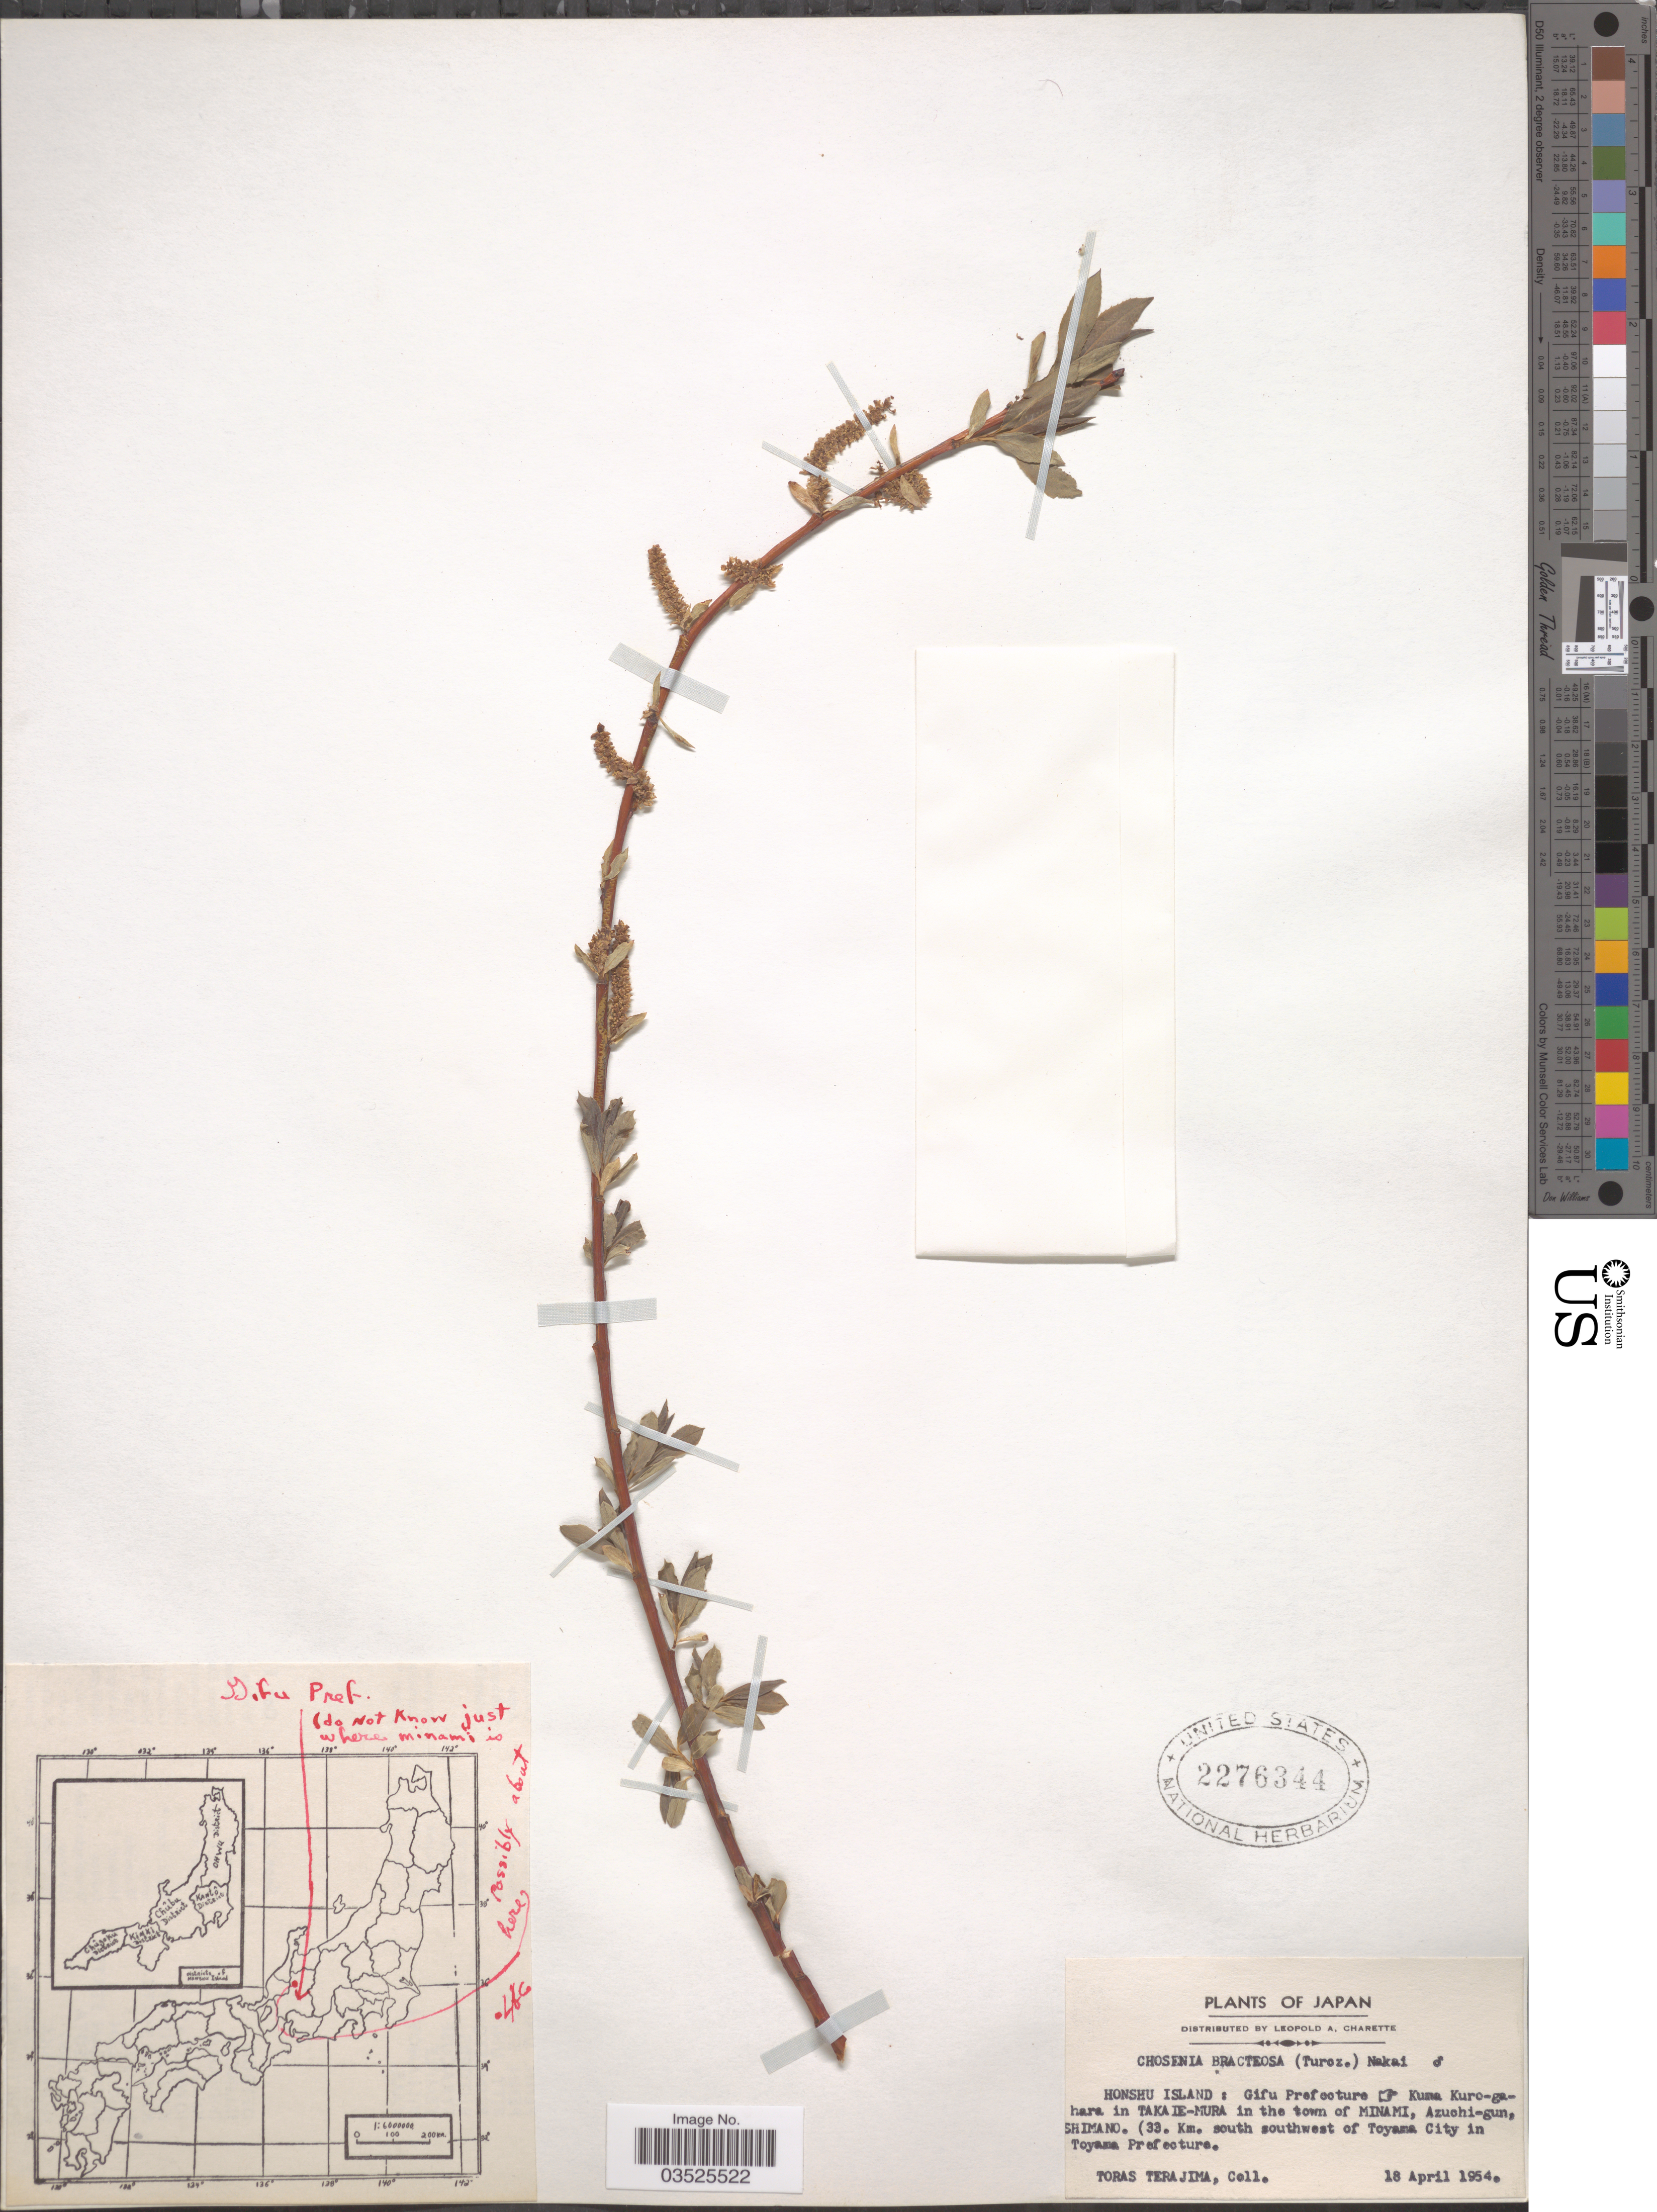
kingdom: Plantae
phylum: Tracheophyta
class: Magnoliopsida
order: Malpighiales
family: Salicaceae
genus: Chosenia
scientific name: Chosenia bracteosa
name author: (Turcz. ex Trautv.) Nakai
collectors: T. Terajima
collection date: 1954-04-18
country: Japan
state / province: Gihu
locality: Honshu Island: Gifu Prefecture. Kuma Kuro-ga-hara in Takaie-Mura in the town of Minami, Azuchi-gun, Shimano. (33. Km. south southwest of Toyama City in Toyama Prefecture.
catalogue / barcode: US 2276344